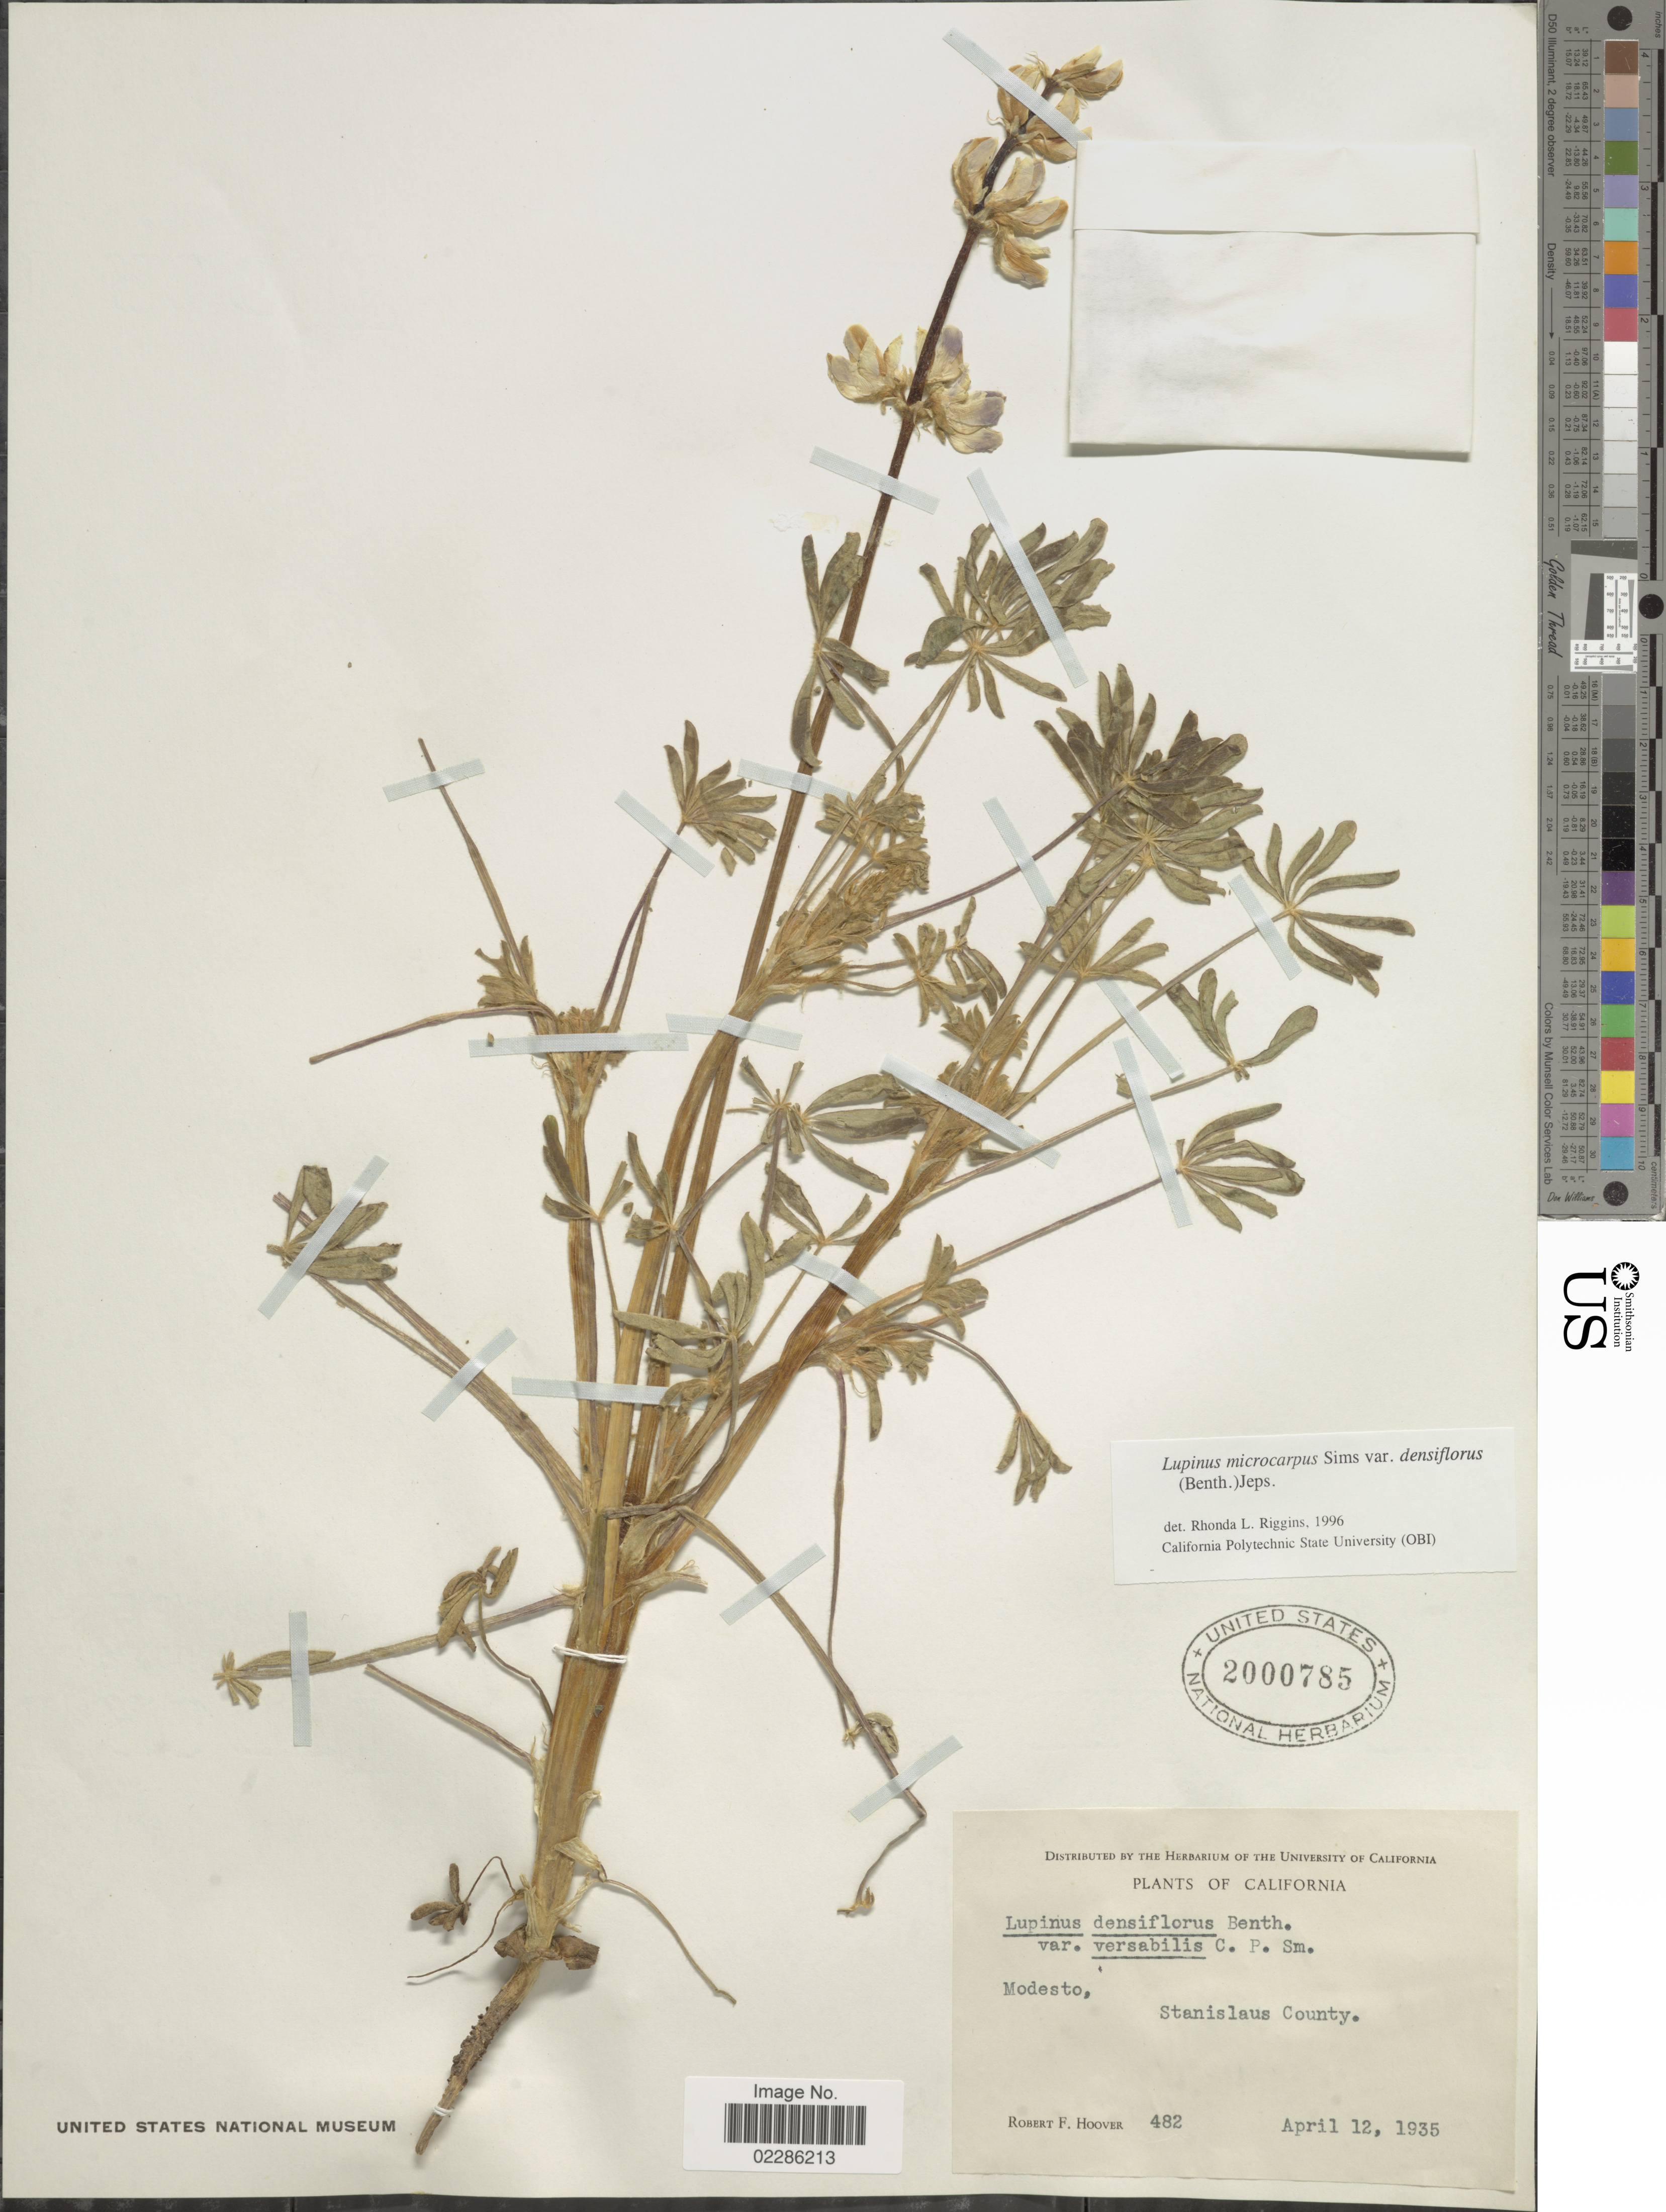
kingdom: Plantae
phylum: Tracheophyta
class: Magnoliopsida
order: Fabales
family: Fabaceae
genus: Lupinus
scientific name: Lupinus microcarpus var. densiflorus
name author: (Benth.) Jeps.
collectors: R. F. Hoover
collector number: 482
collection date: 1935-04-12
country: United States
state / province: California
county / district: Stanislaus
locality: Modesto, Stanislaus County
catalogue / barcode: US 2000785